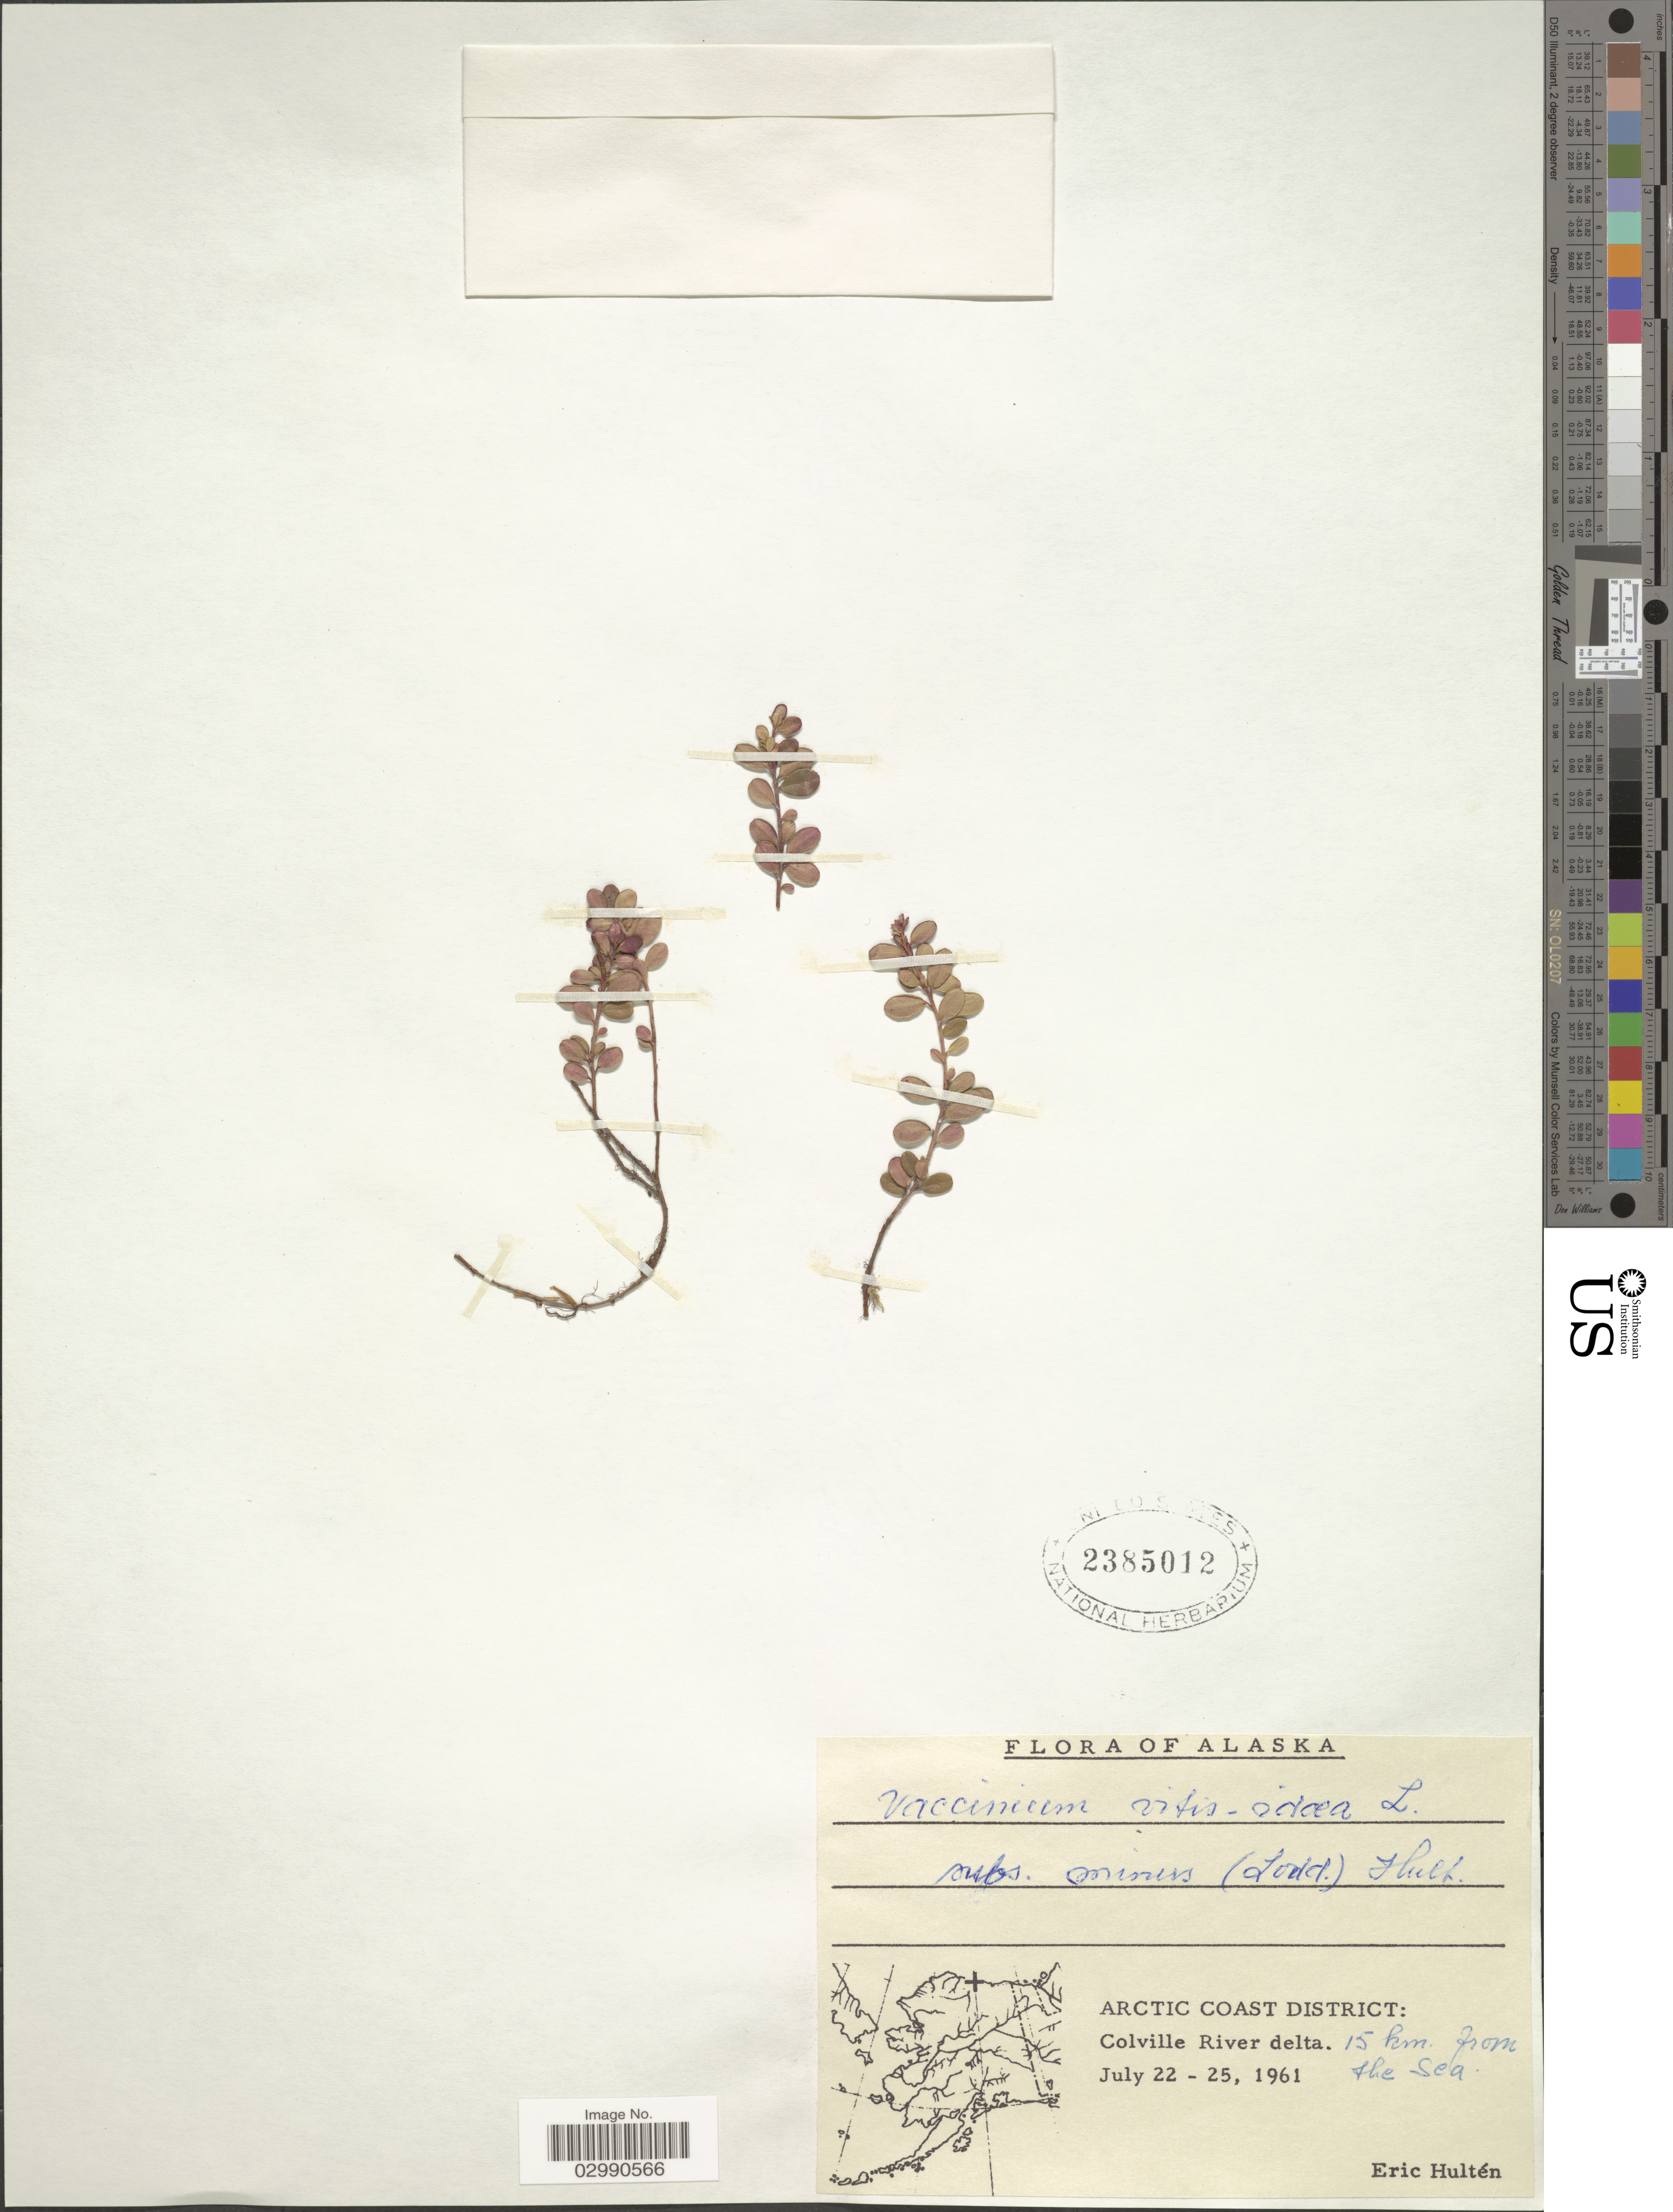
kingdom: Plantae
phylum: Tracheophyta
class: Magnoliopsida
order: Ericales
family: Ericaceae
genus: Vaccinium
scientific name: Vaccinium vitis-idaea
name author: L.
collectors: E. G. Hultén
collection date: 1961-07-22/1961-07-25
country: United States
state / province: Alaska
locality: Arctic Coast District: Colville River delta. 15 km from the sea.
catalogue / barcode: US 2385012